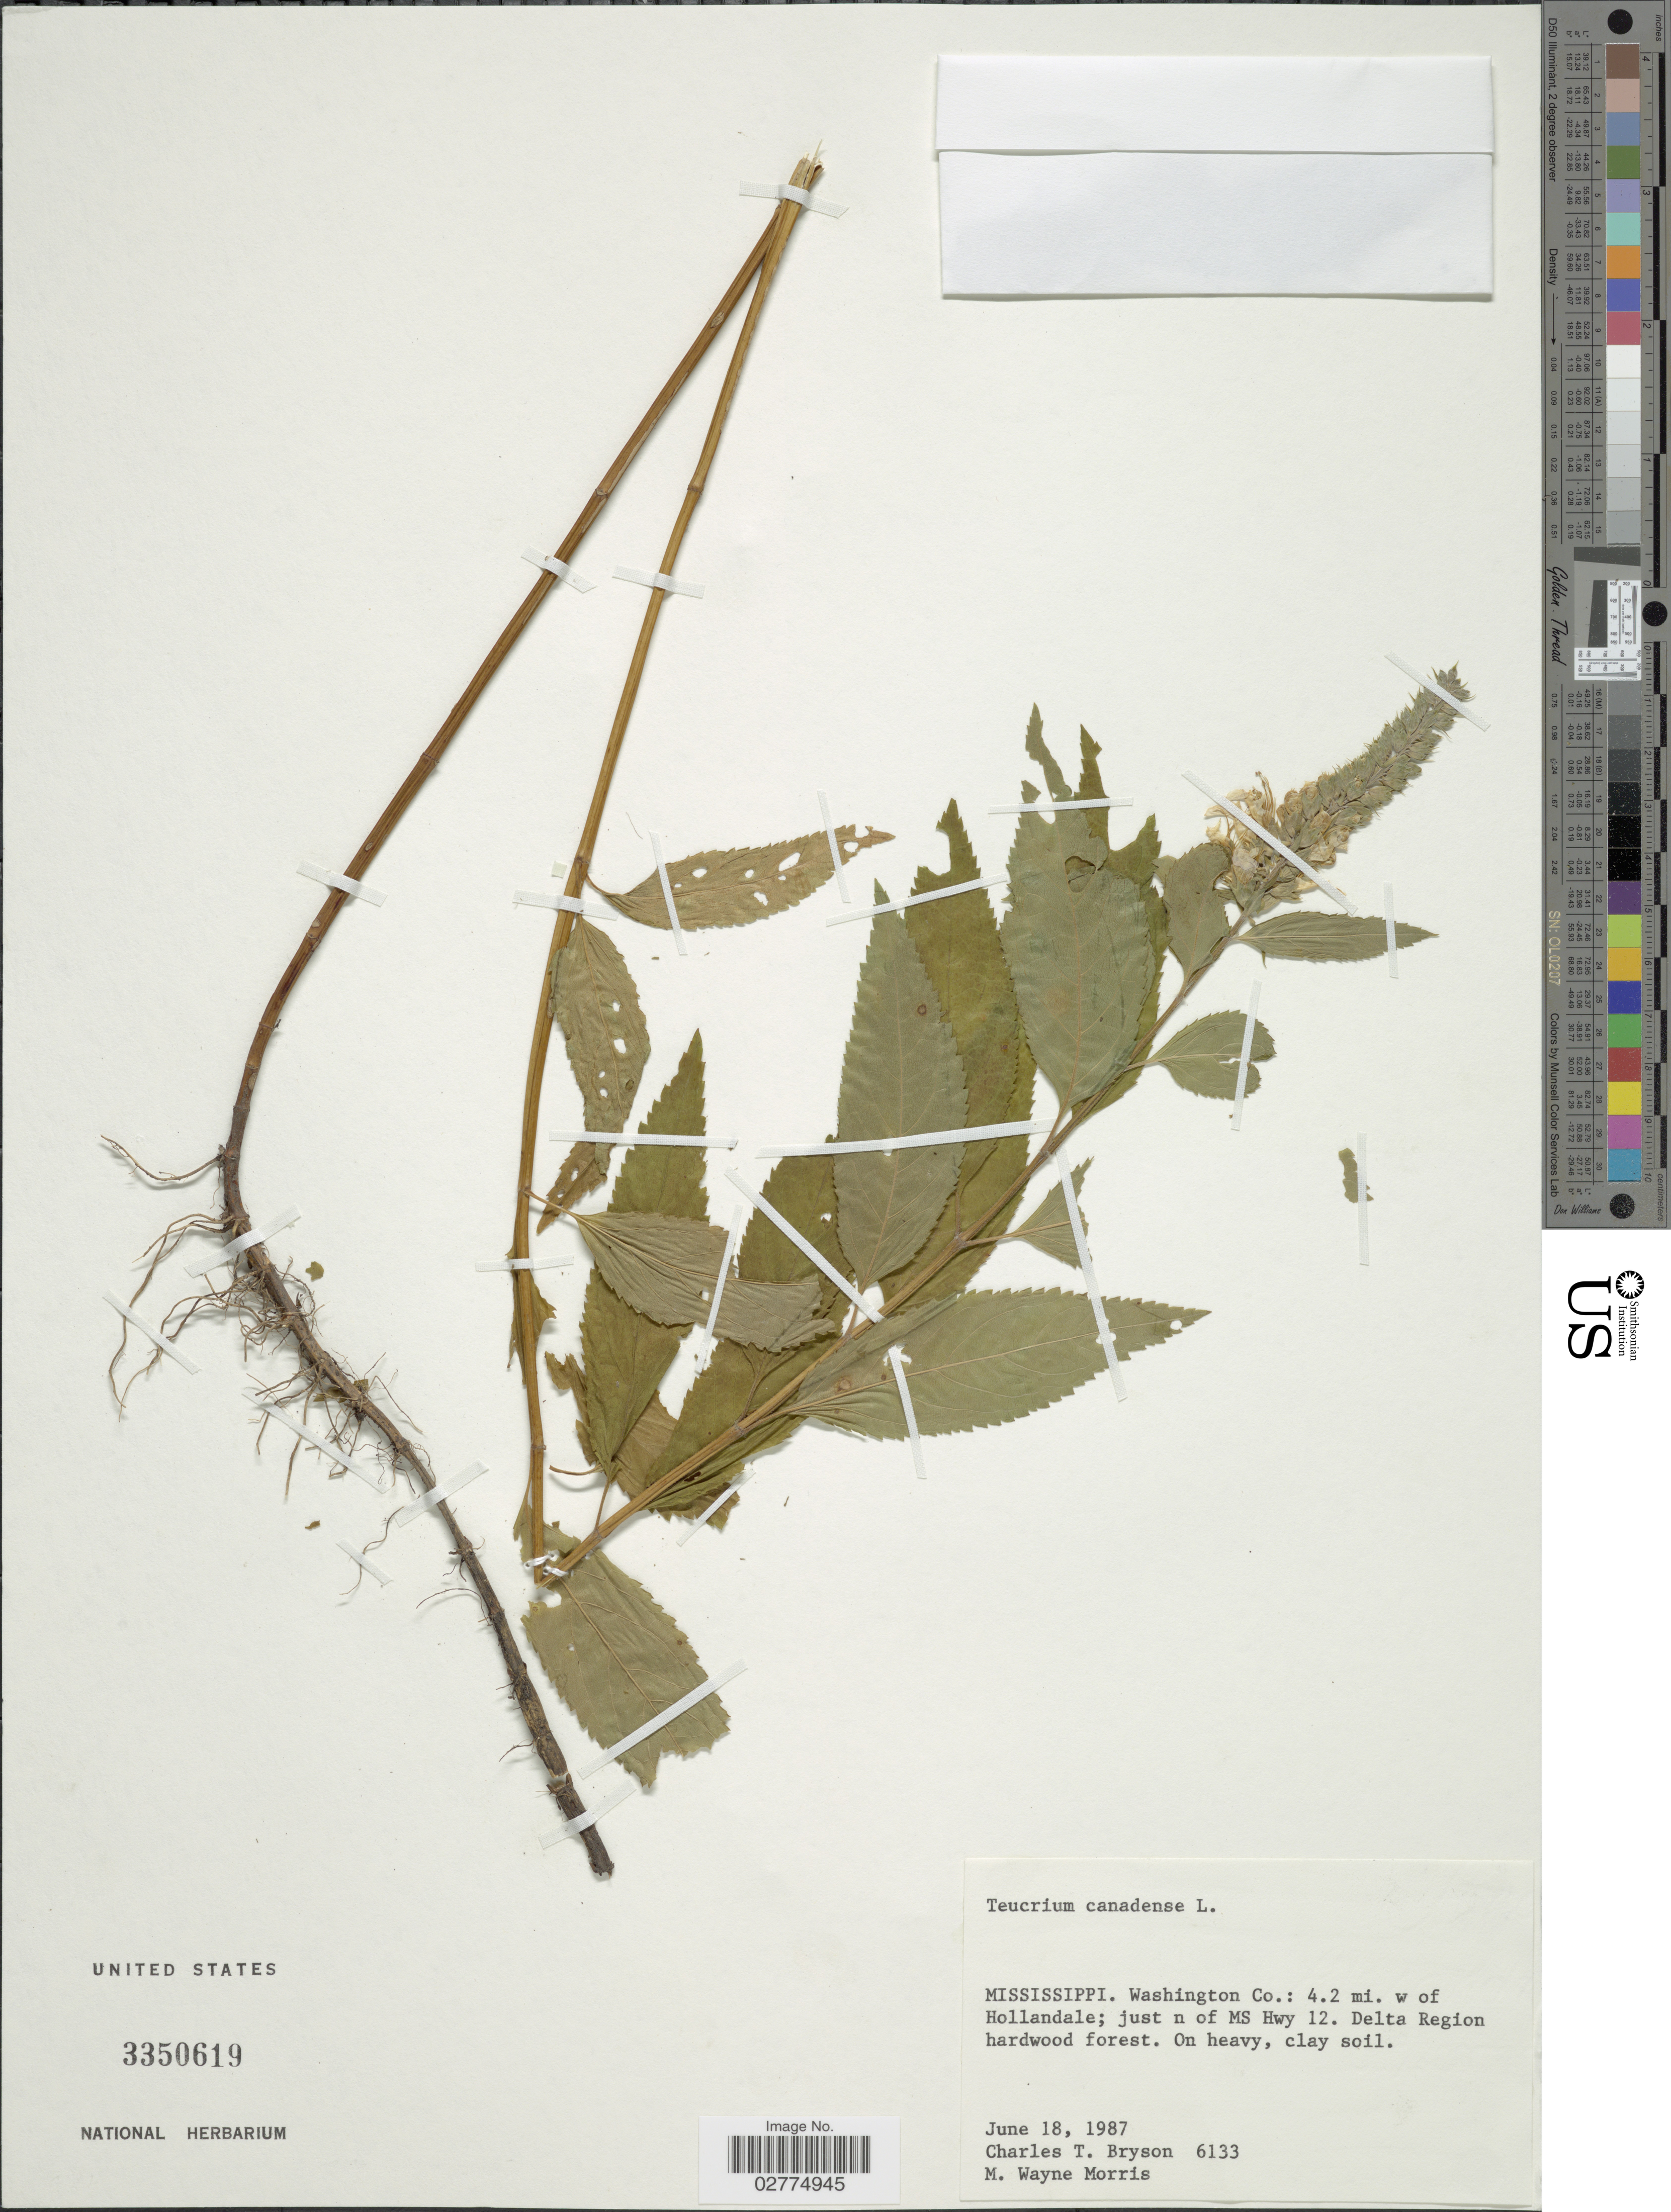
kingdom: Plantae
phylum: Tracheophyta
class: Magnoliopsida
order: Lamiales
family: Lamiaceae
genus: Teucrium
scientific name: Teucrium canadense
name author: L.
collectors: C. Bryson & M. Morris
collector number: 6133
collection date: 1987-06-18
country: United States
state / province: Mississippi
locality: Washington Co.: 4.2 mi. w of Hollandale; just n of MS Hwy 12. Delta Region hardwood forest.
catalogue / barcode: US 3350619